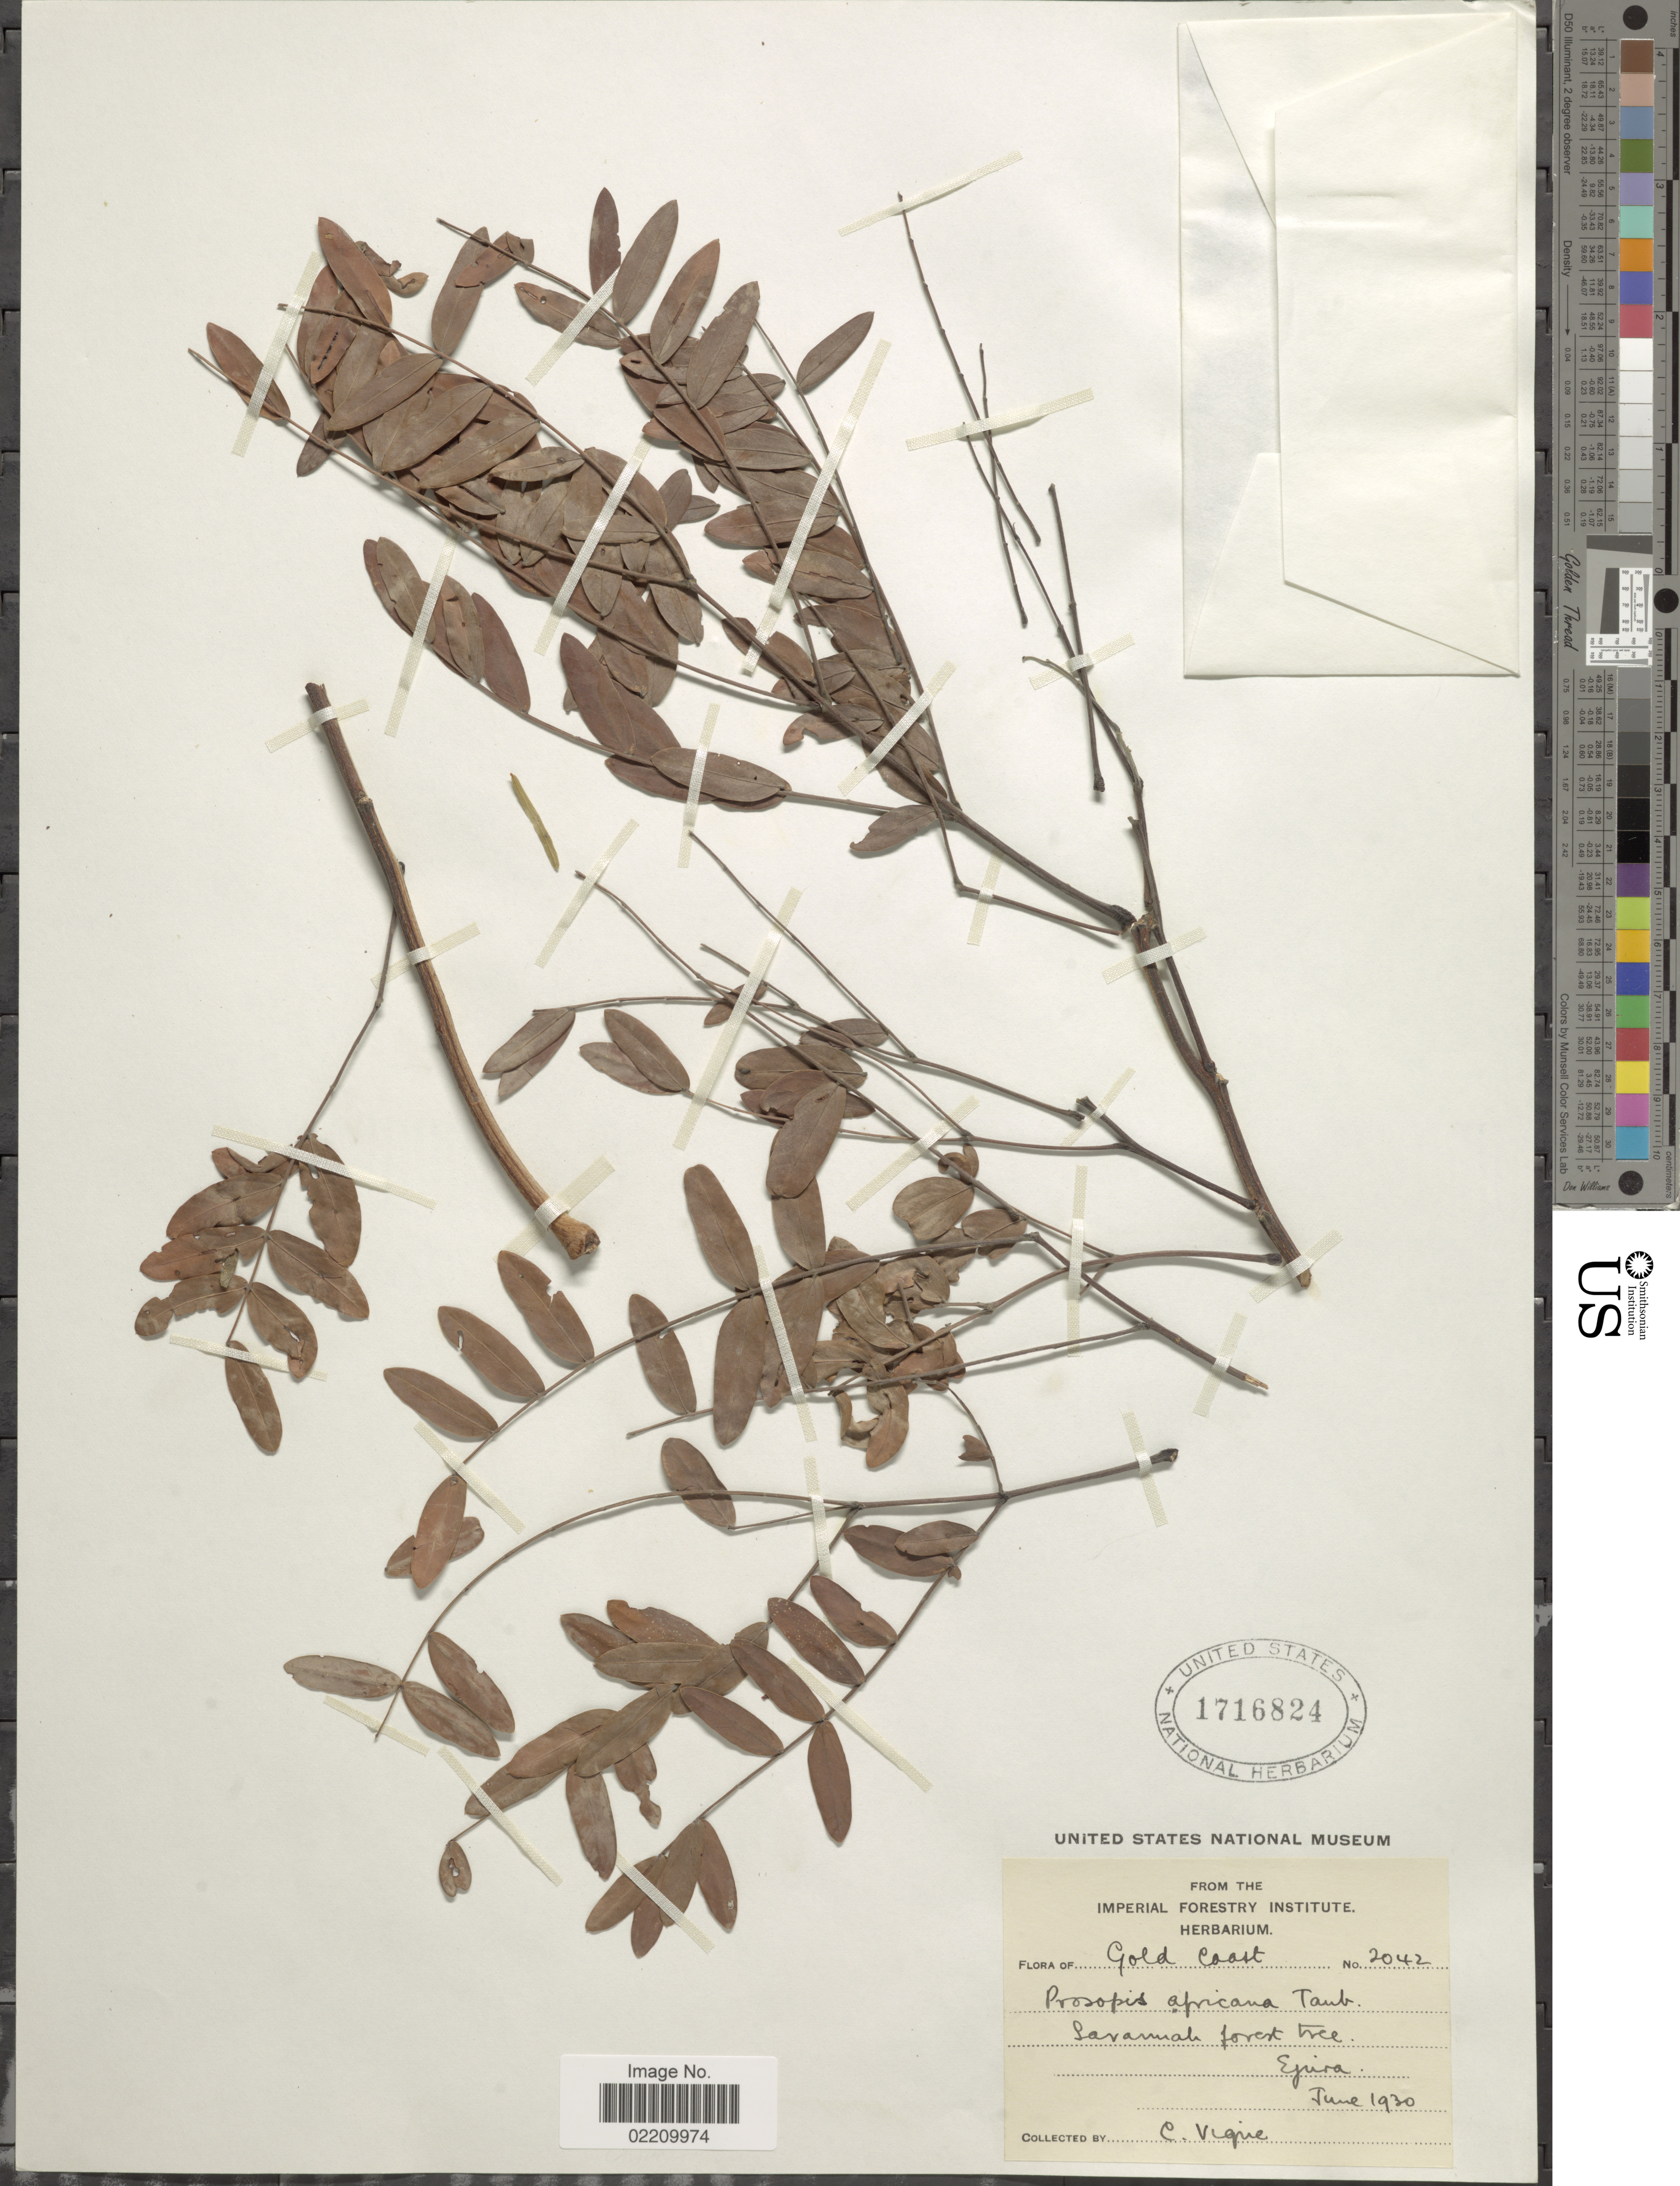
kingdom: Plantae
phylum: Tracheophyta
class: Magnoliopsida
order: Fabales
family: Fabaceae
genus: Anonychium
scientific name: Anonychium africanum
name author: (Guill. & Perr.) C. E. Hughes & G.P. Lewis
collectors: C. Vigne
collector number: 2042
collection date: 1930-06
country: Ghana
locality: Gold Coast, Ejura.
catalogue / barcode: US 1716824